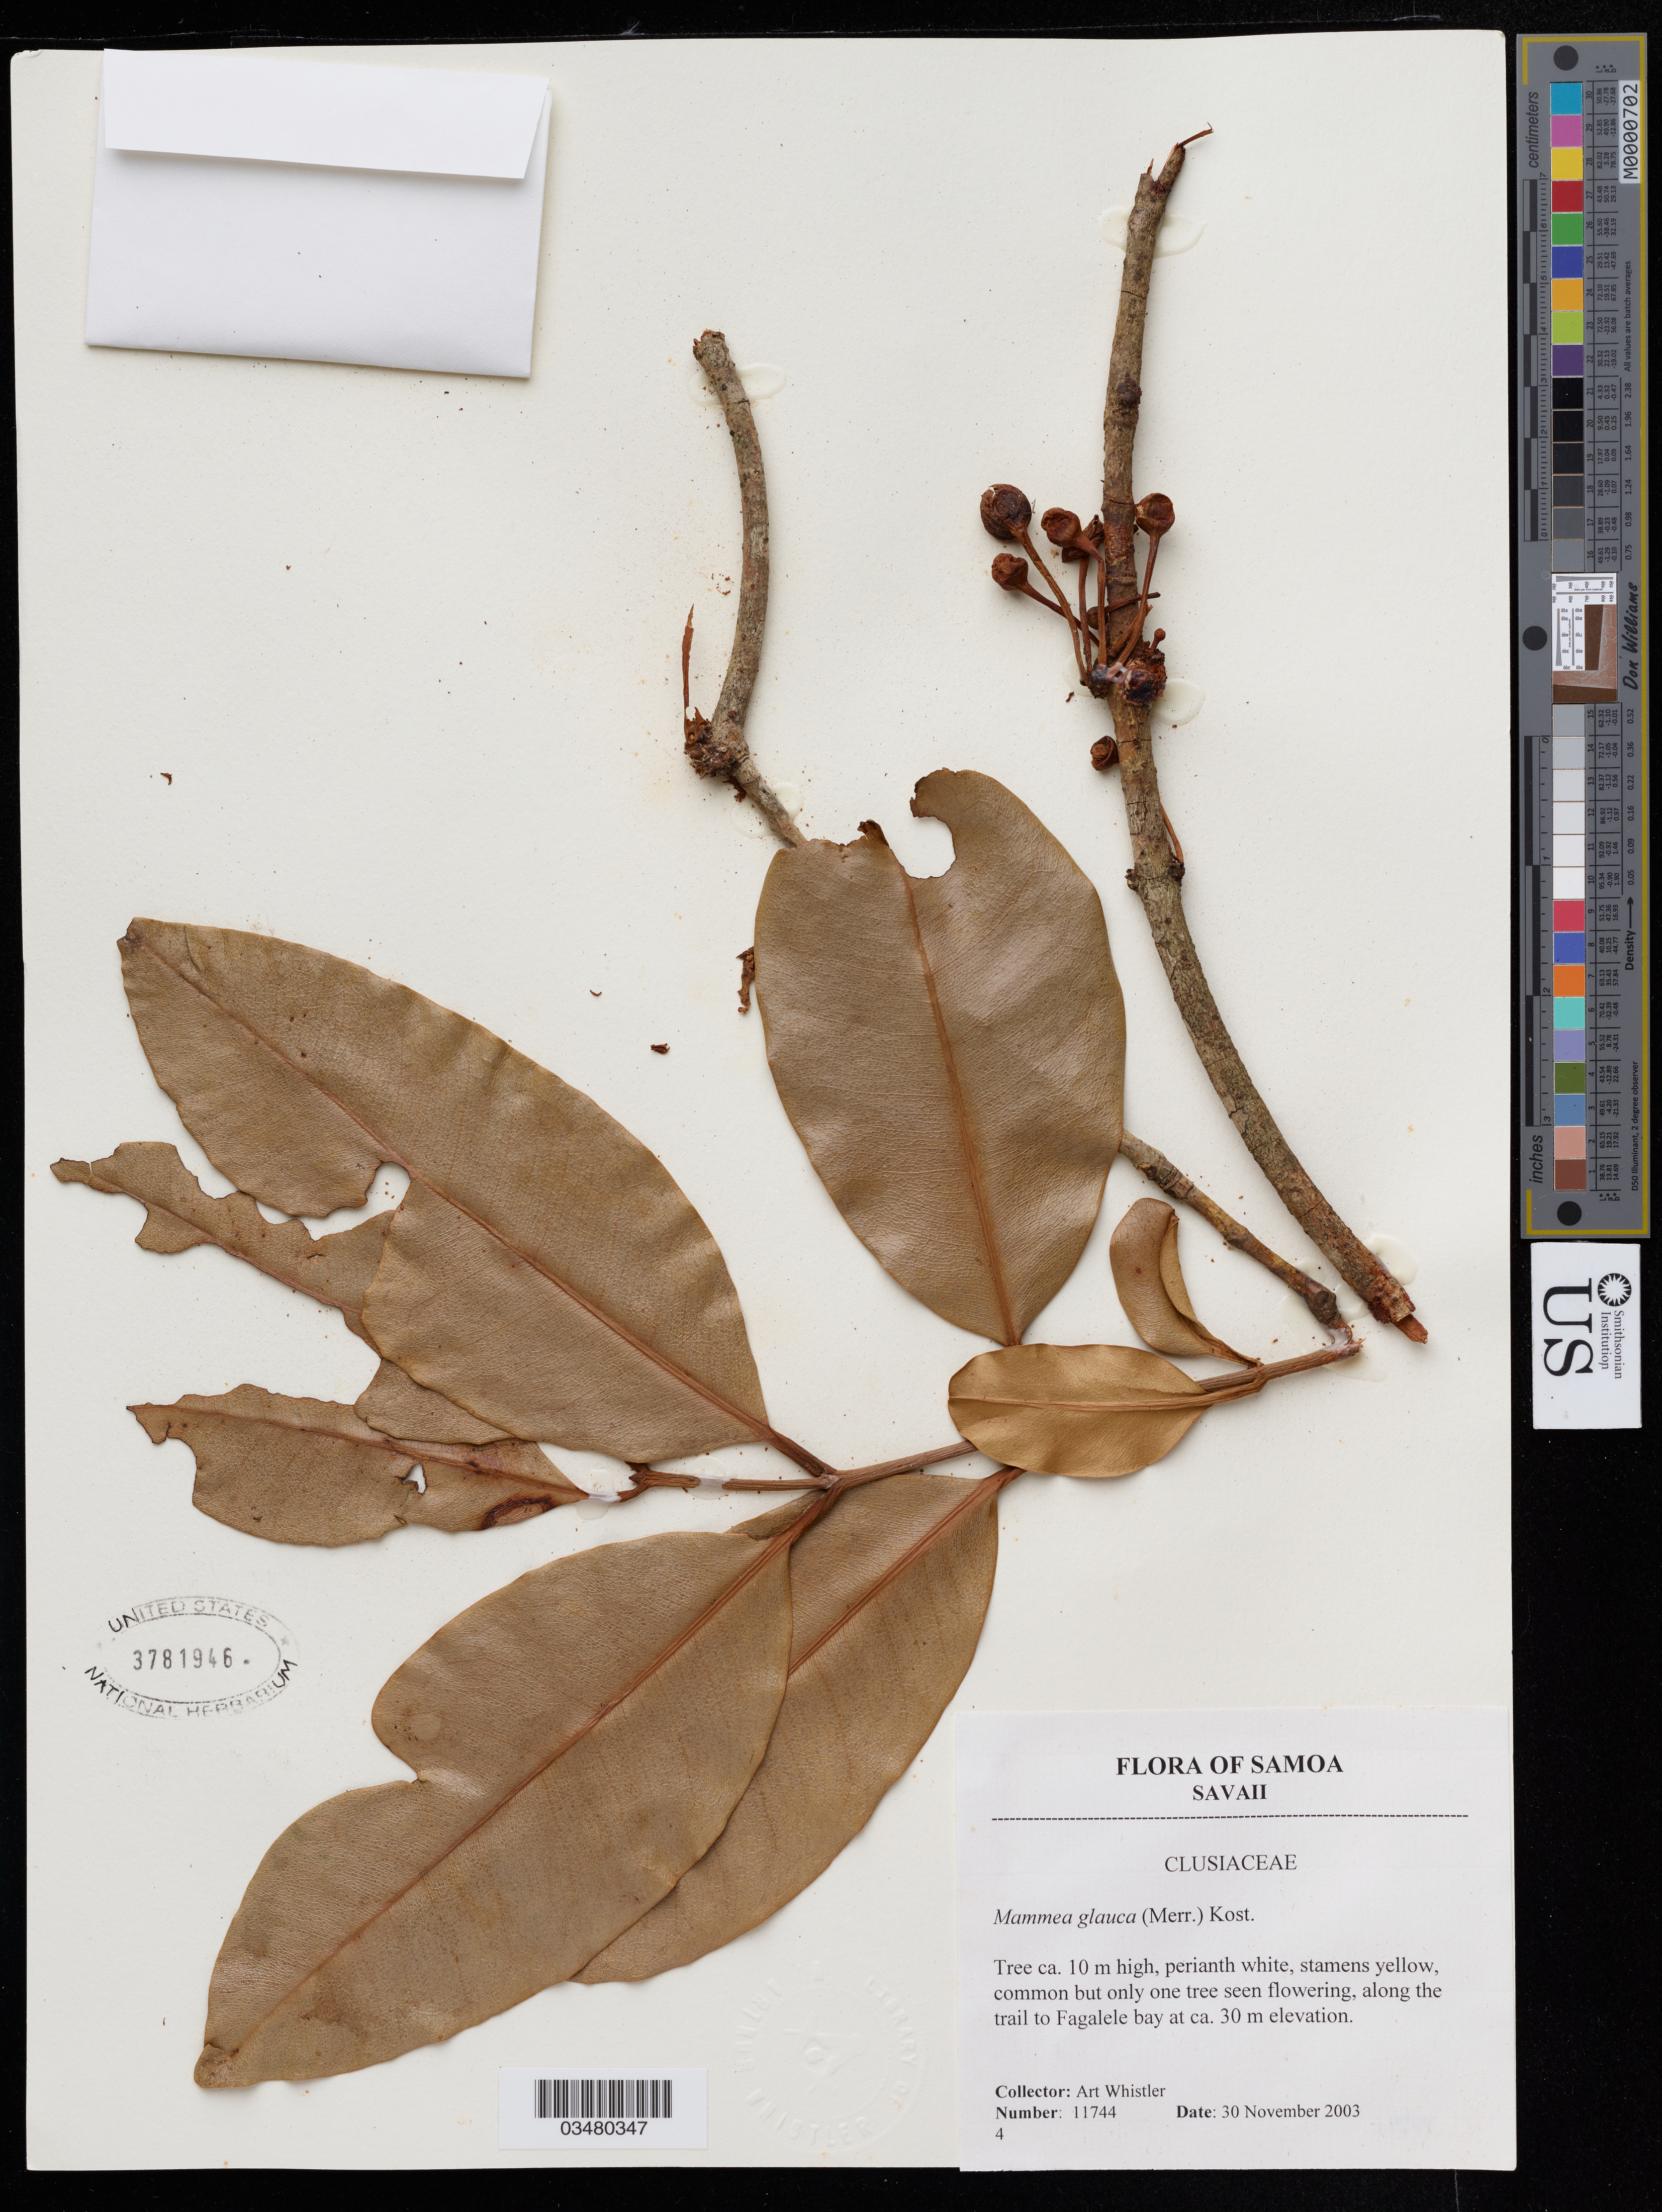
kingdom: Plantae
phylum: Tracheophyta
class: Magnoliopsida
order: Malpighiales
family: Calophyllaceae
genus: Mammea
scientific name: Mammea glauca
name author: (Merr.) Kosterm.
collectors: A. Whistler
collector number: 11744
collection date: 2003-11-30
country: Samoa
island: Upolu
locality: Along the trail to Fagalele Bay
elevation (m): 30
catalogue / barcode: US 3781946